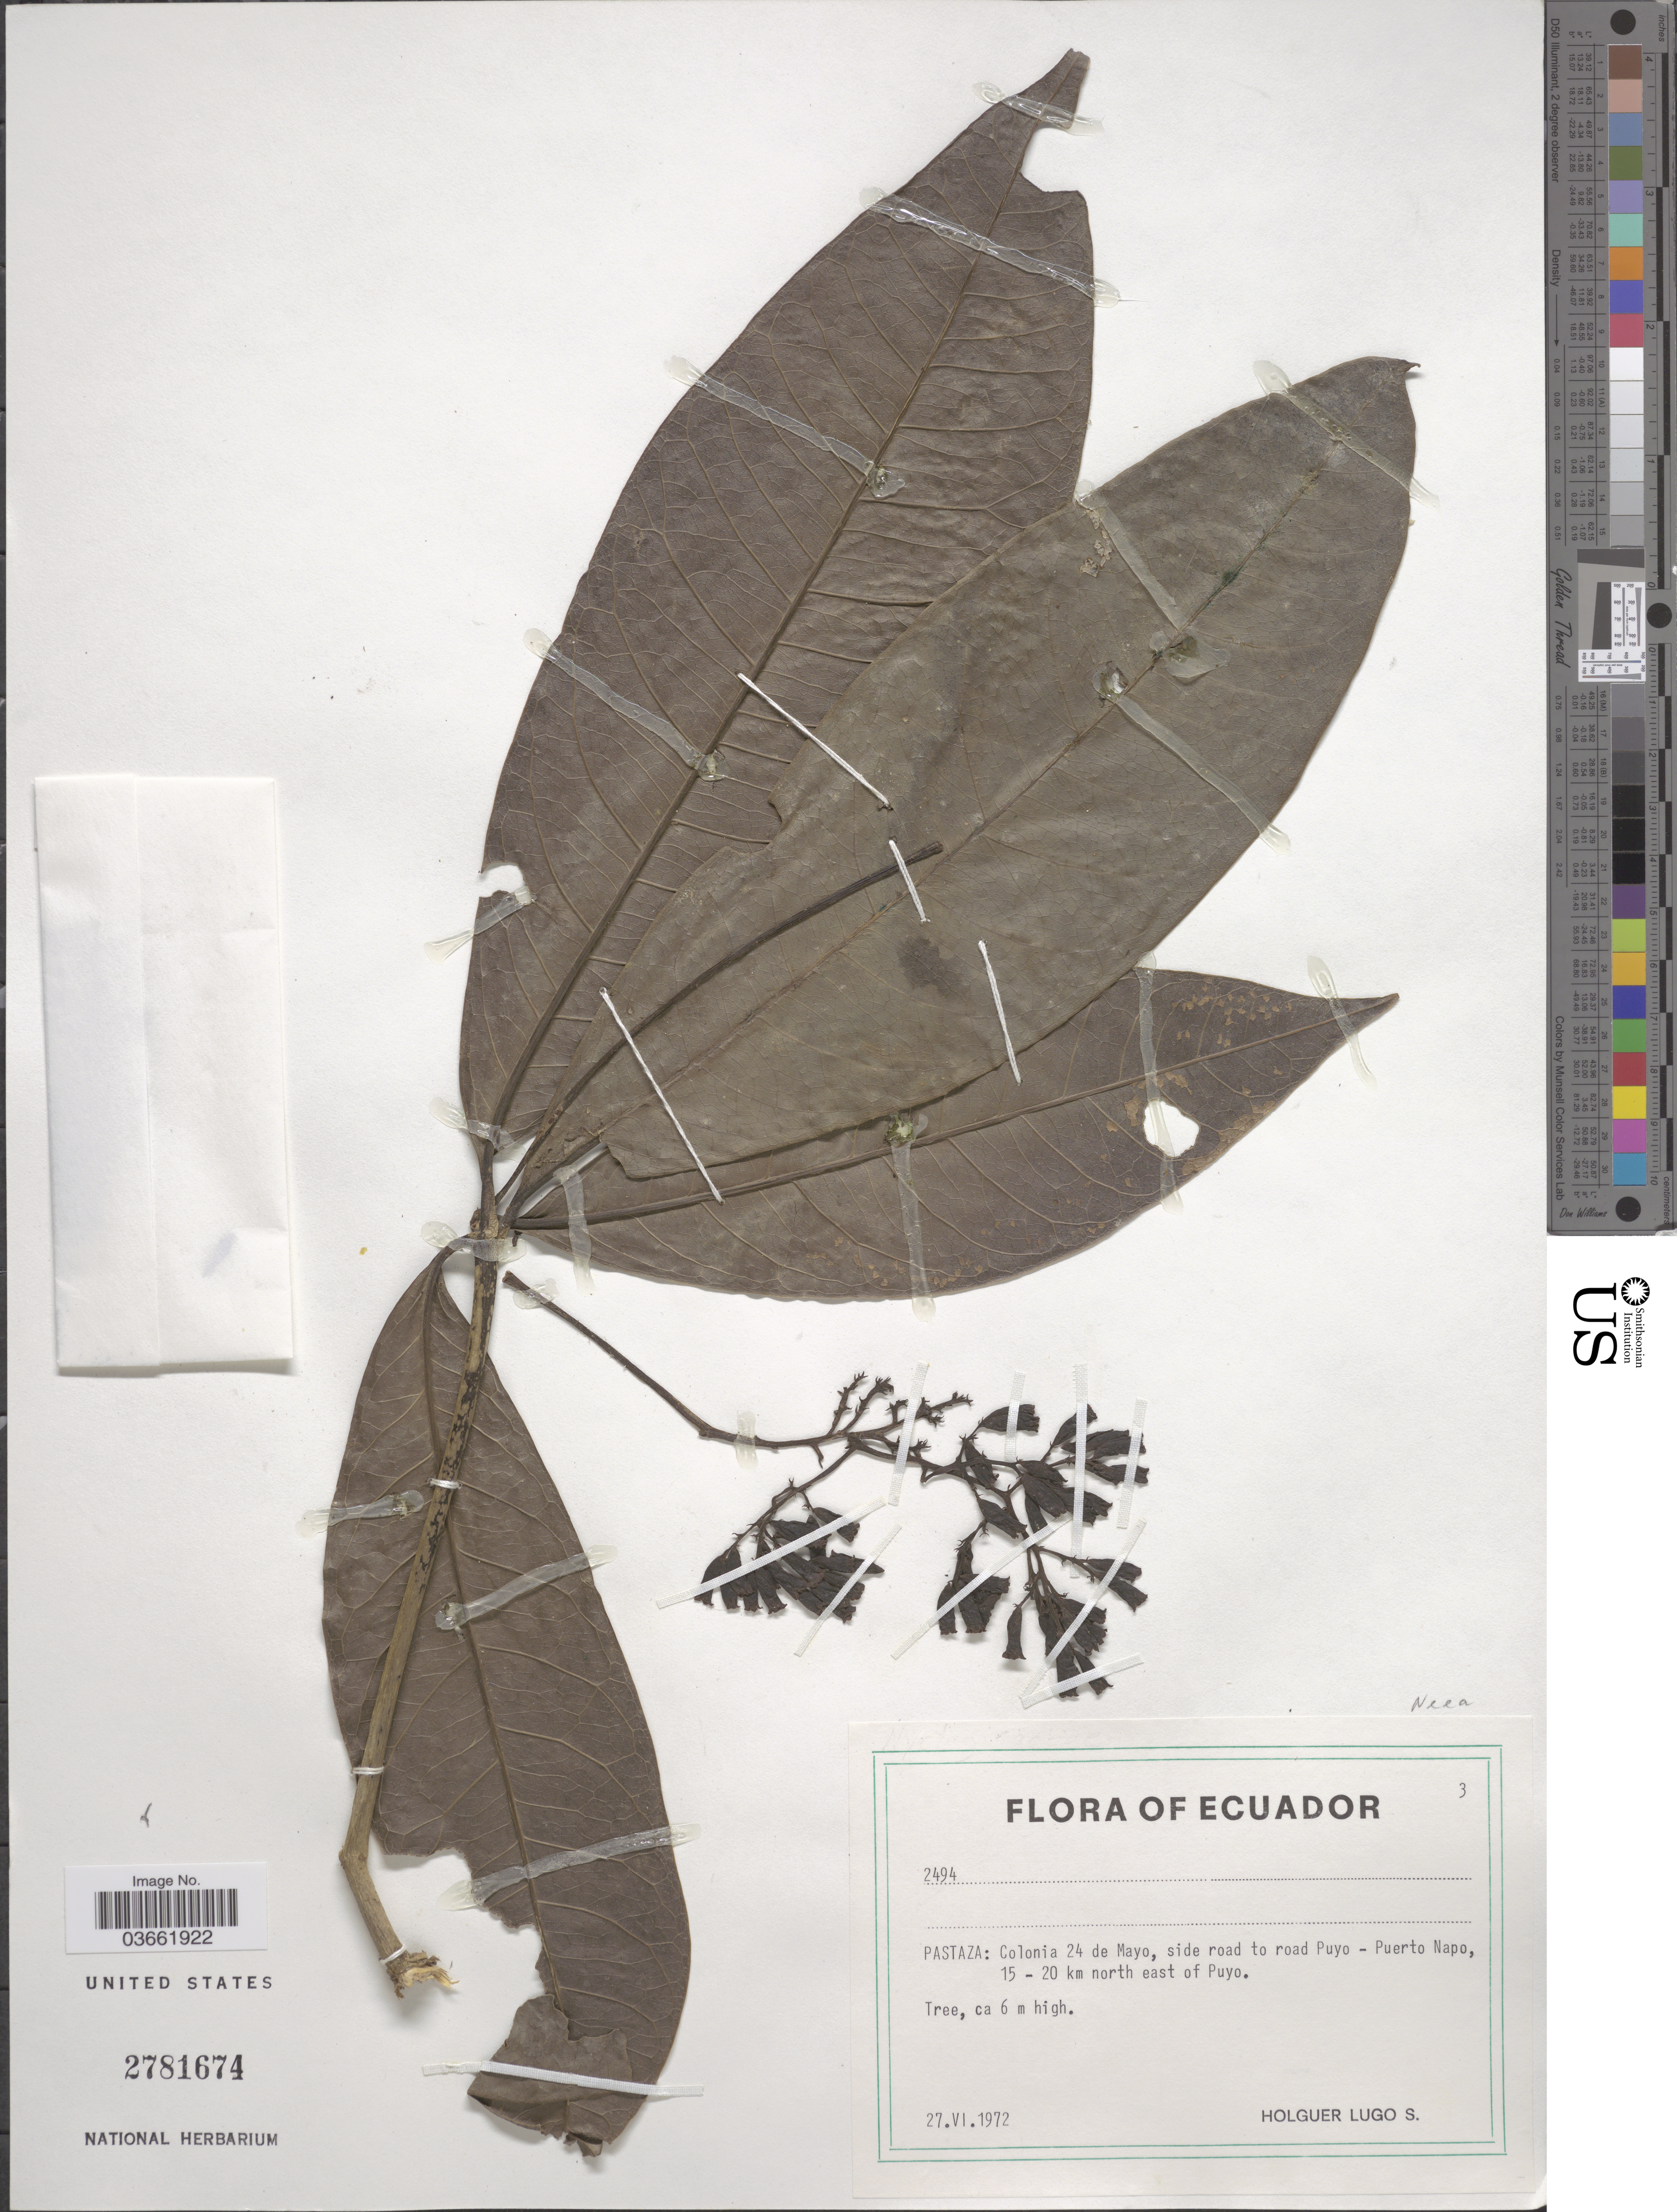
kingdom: Plantae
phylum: Tracheophyta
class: Magnoliopsida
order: Caryophyllales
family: Nyctaginaceae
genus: Neea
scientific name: Neea sp.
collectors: H. Lugo S.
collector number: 2494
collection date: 1972-06-27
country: Ecuador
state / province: Pastaza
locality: Colonia 24 de Mayo, side road to road Puyo - Puerto Napo, 15 - 20 km north east of Puyo.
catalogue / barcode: US 2781674